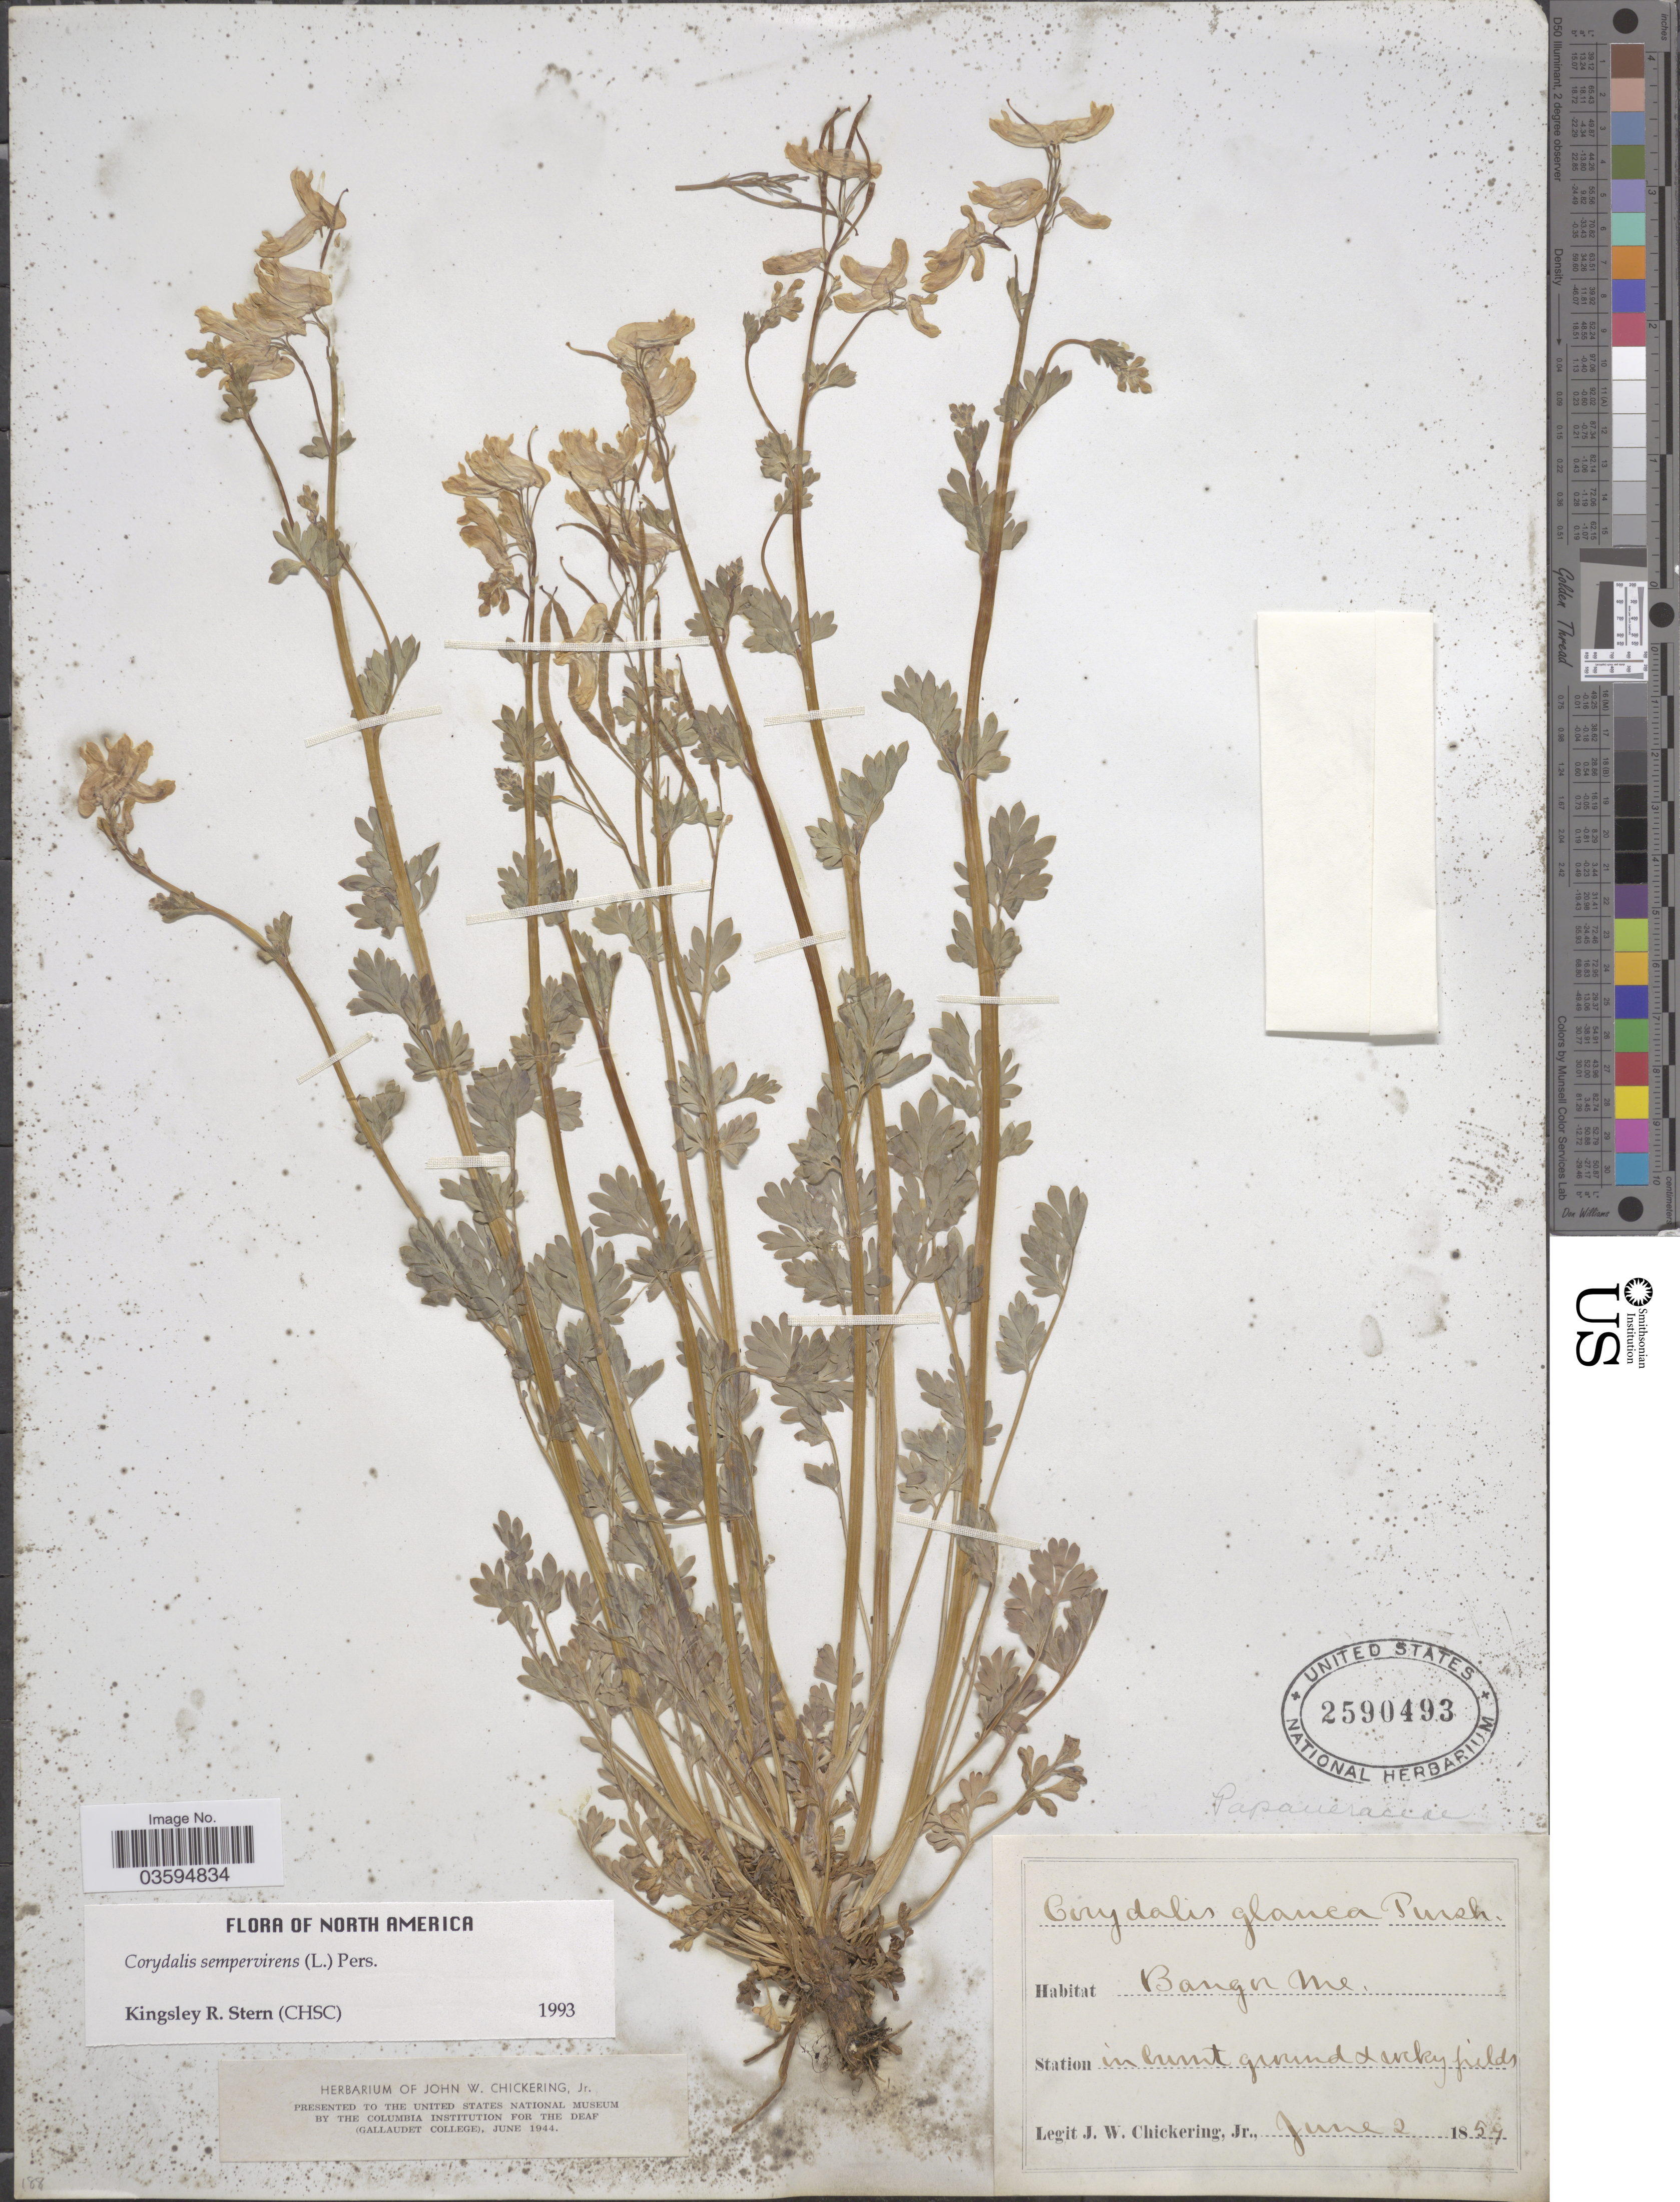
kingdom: Plantae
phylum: Tracheophyta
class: Magnoliopsida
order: Ranunculales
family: Papaveraceae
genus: Capnoides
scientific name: Capnoides sempervirens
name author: (L.) Borkh.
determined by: Strong, M. T., (US), Smithsonian Institution - National Museum of Natural History (UNITED STATES)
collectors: J. W. Chickering Jr.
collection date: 1859-06-02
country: United States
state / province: Maine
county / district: Penobscot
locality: Bangor.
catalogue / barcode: US 2590493